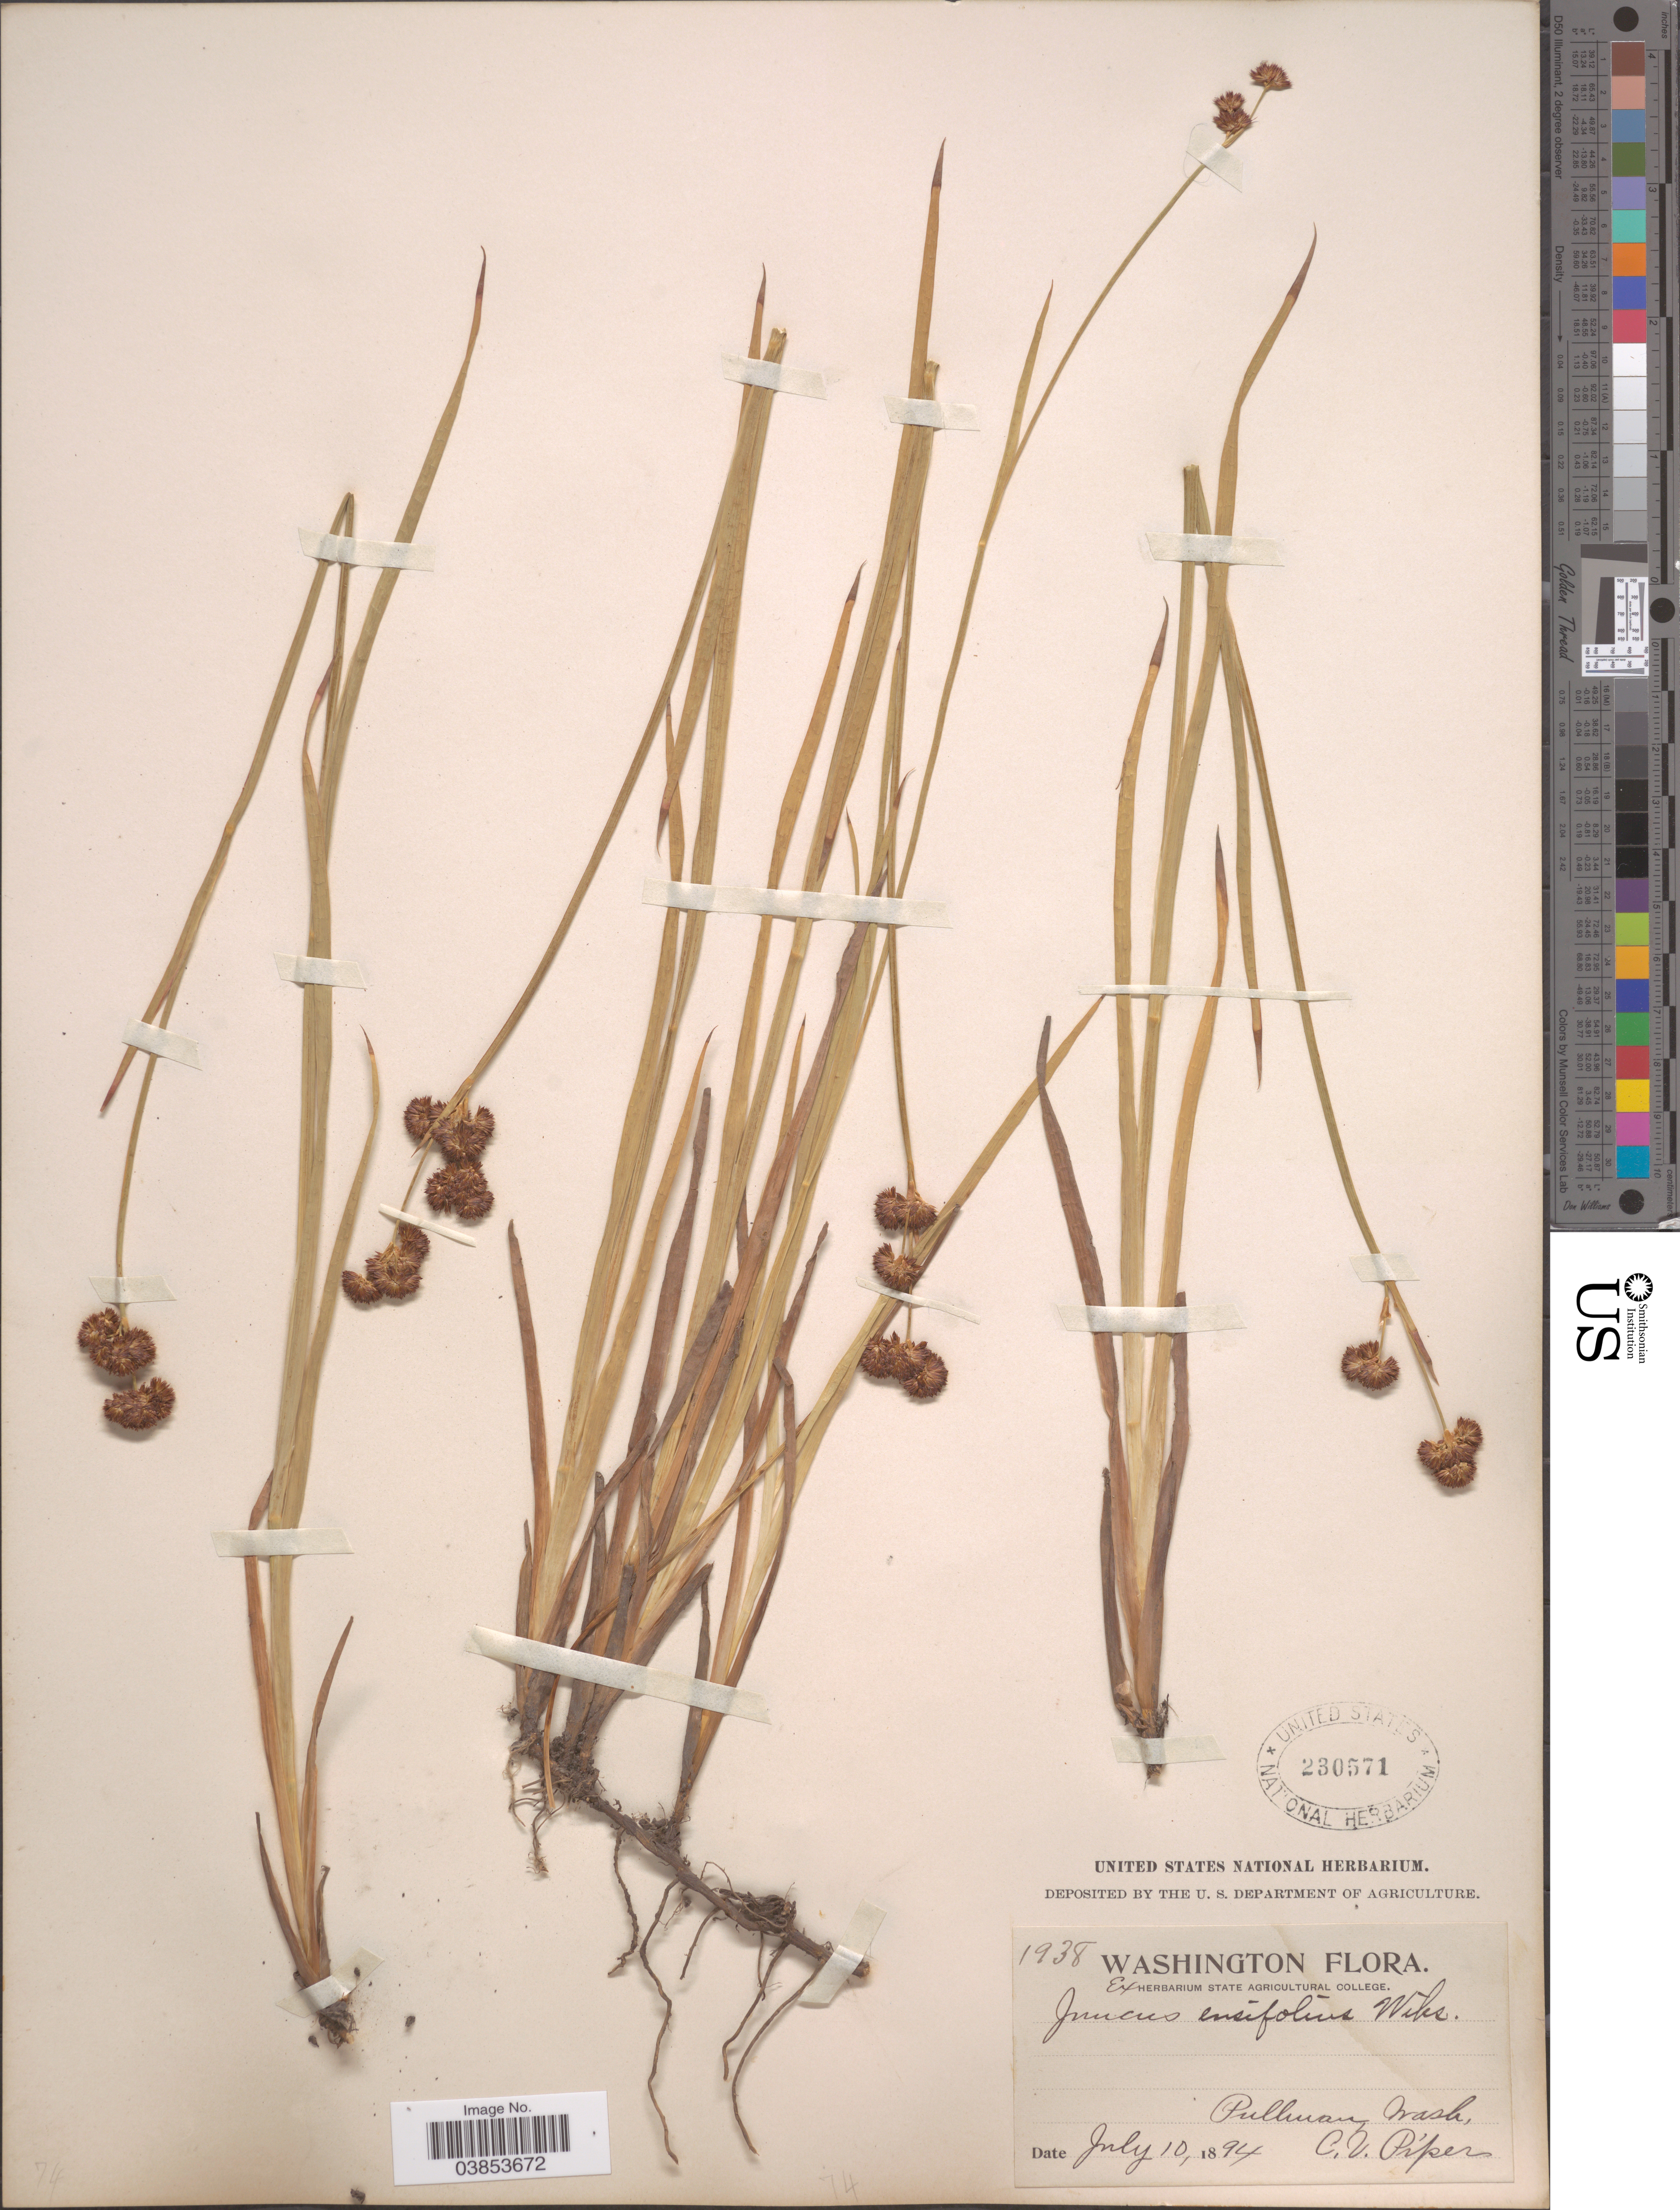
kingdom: Plantae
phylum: Tracheophyta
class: Liliopsida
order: Poales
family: Juncaceae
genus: Juncus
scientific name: Juncus ensifolius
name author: Wikstr.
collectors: C. V. Piper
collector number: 1938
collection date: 1894-07-10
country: United States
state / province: Washington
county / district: Whitman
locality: Pullman.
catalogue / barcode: US 230571